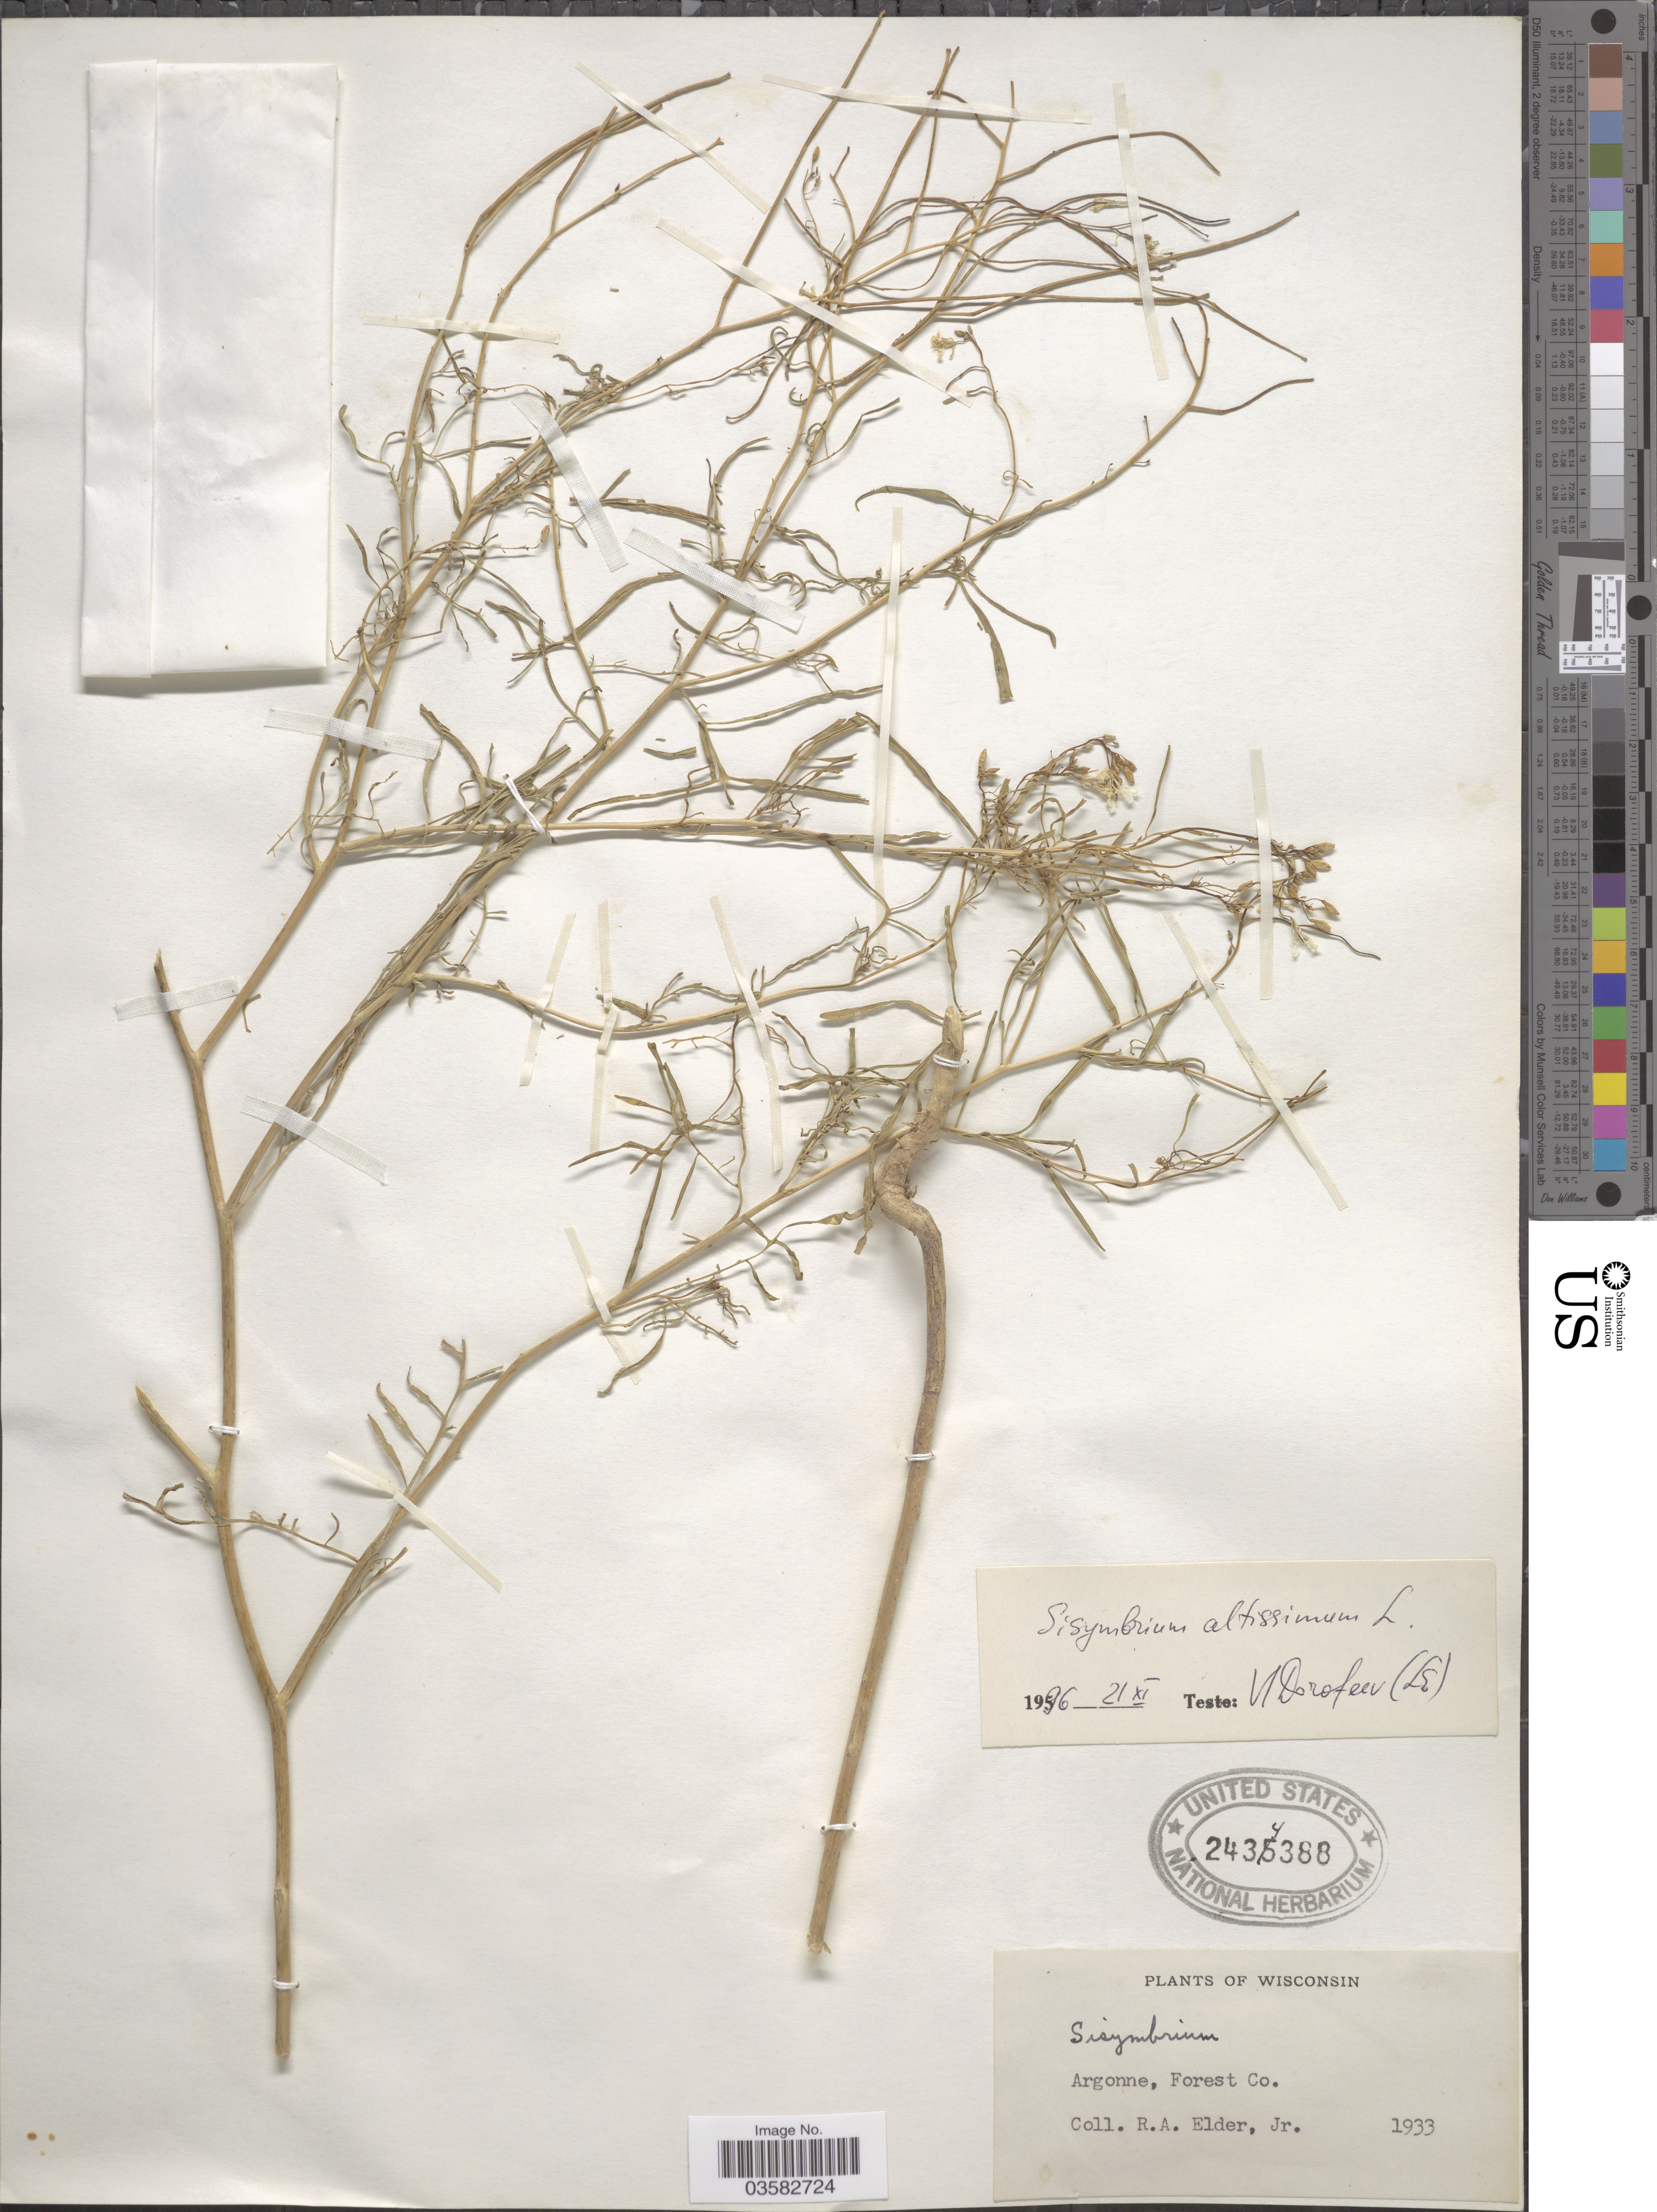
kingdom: Plantae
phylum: Tracheophyta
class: Magnoliopsida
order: Brassicales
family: Brassicaceae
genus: Sisymbrium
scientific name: Sisymbrium altissimum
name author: L.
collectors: R. Elder Jr.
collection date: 1933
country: United States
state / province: Wisconsin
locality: Argonne, Forest Co.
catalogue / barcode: US 2434388